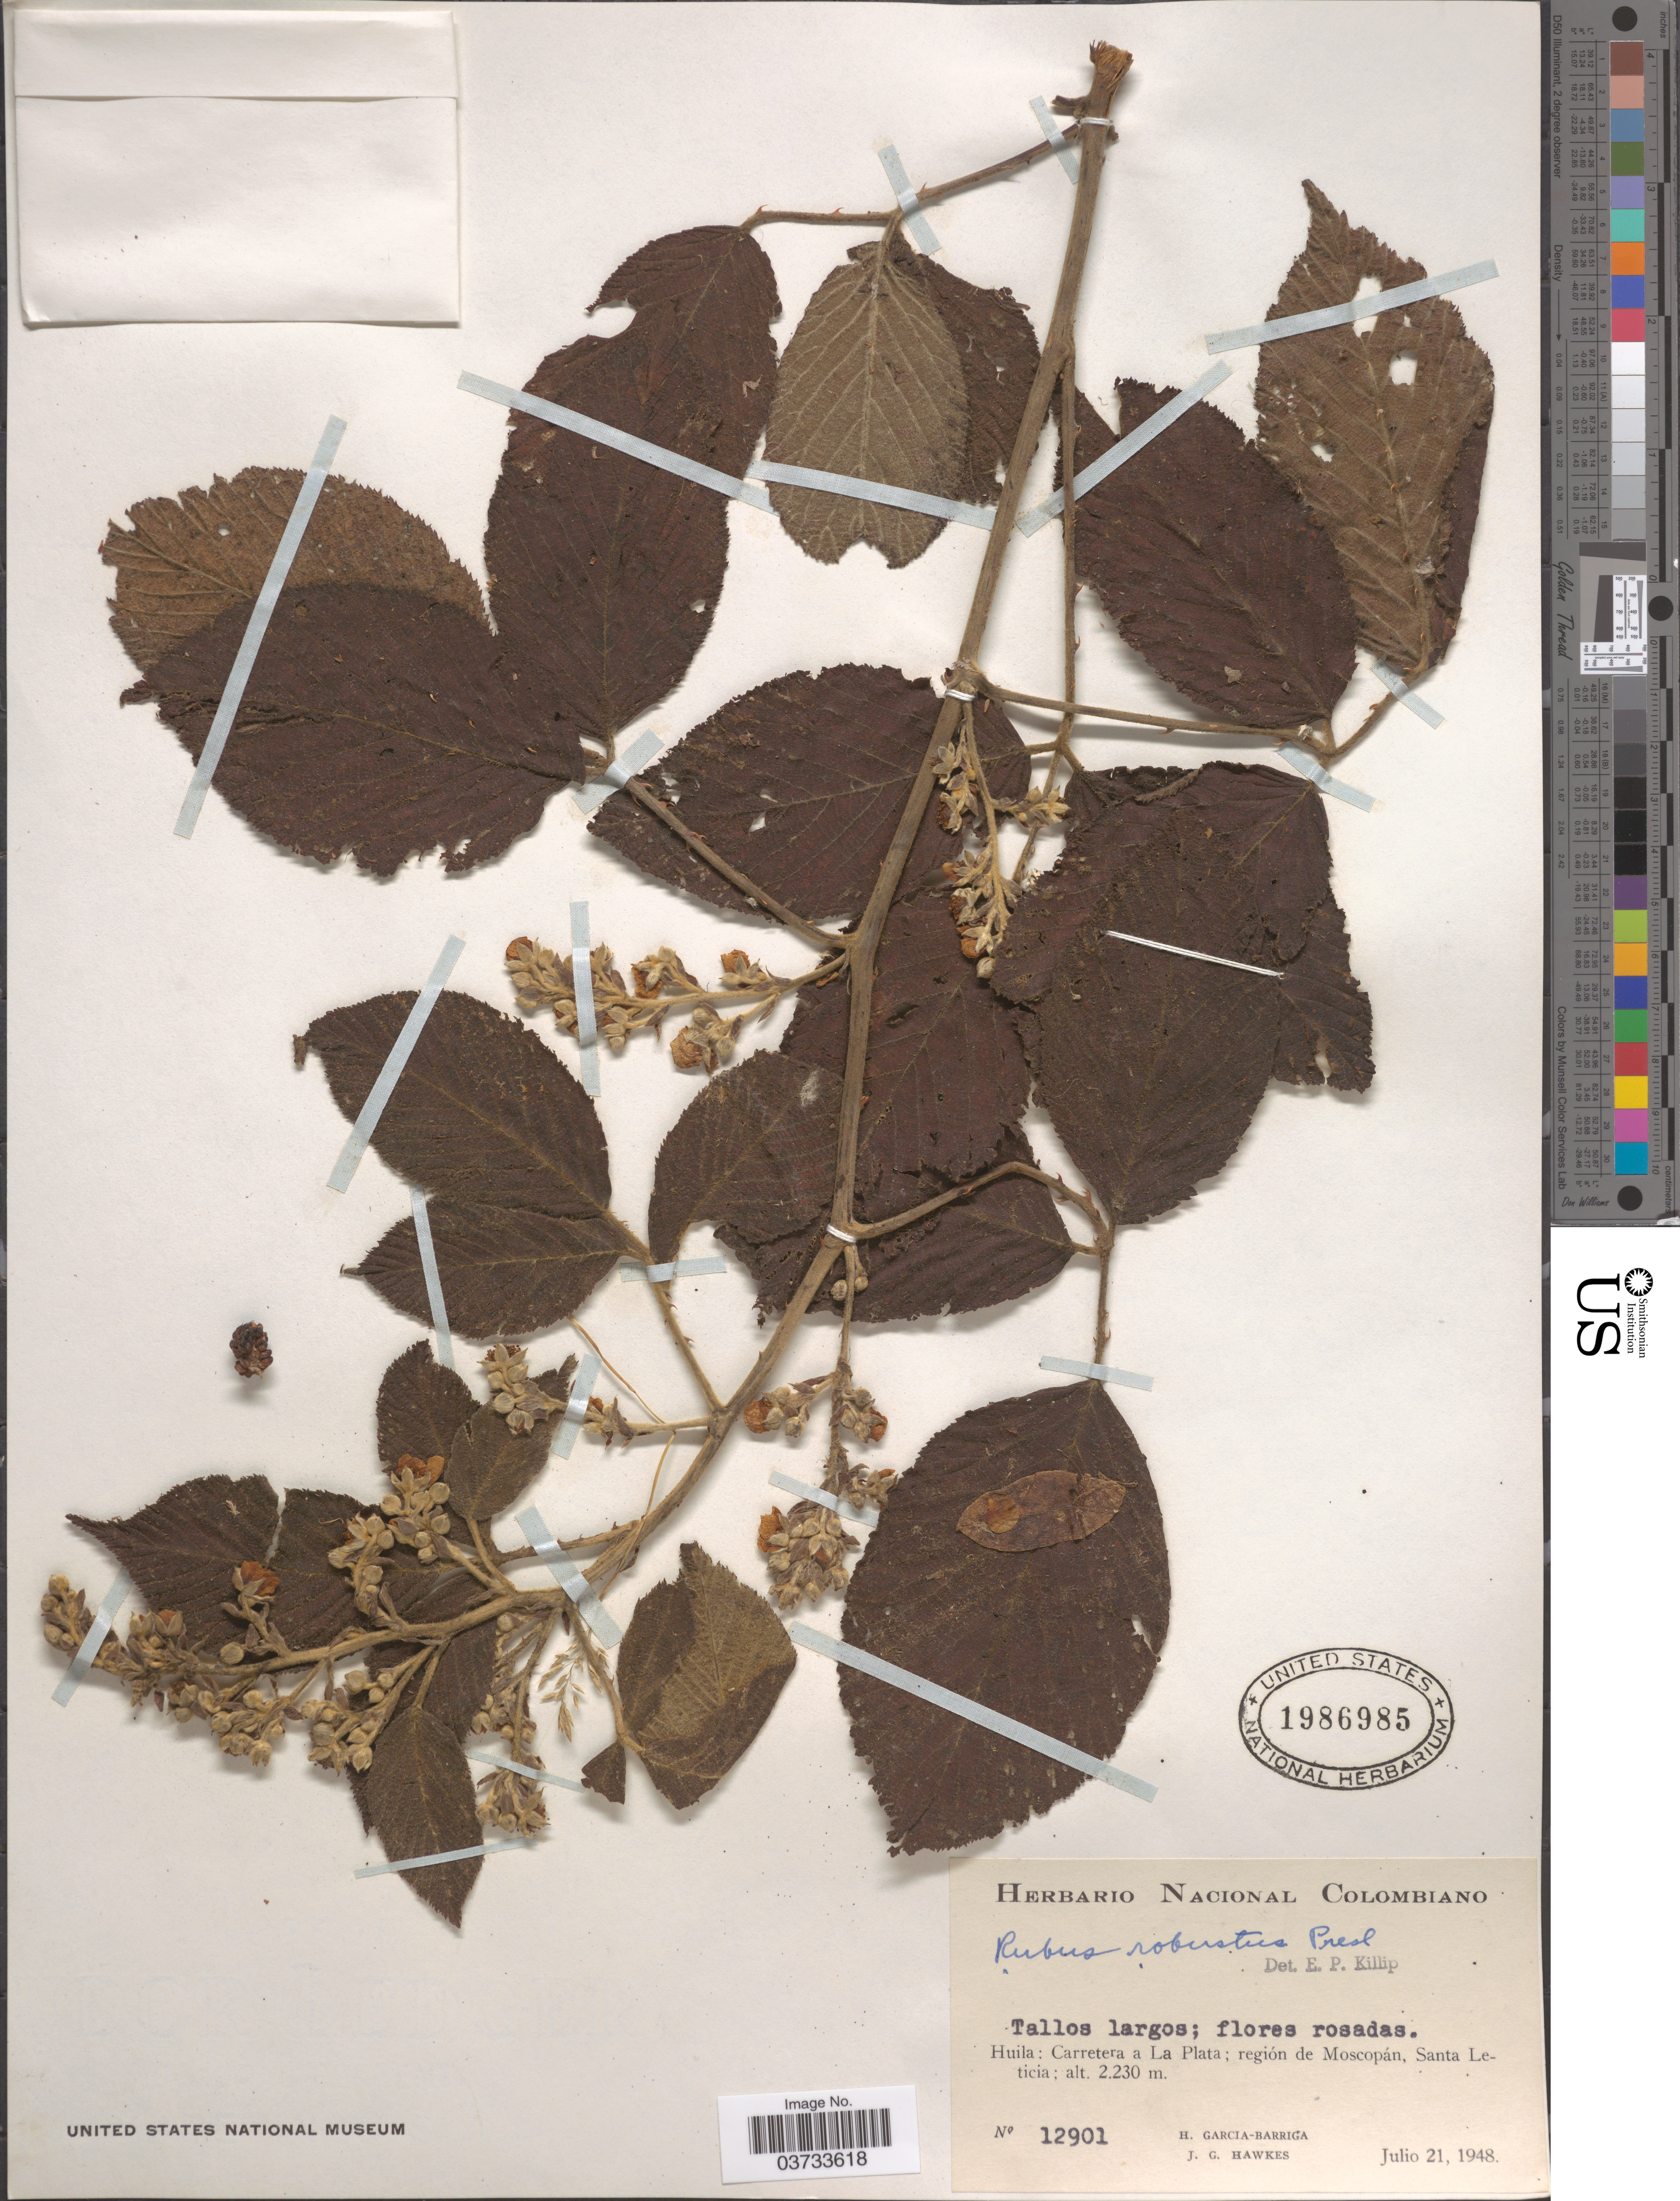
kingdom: Plantae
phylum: Tracheophyta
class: Magnoliopsida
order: Rosales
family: Rosaceae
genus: Rubus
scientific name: Rubus robustus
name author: C. Presl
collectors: H. García Barriga & J. Hawkes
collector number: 12901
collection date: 1948-07-21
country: Colombia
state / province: Huila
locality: Carretera a La Plata; región de Moscopán, Santa Leticia.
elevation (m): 2230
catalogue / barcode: US 1986985